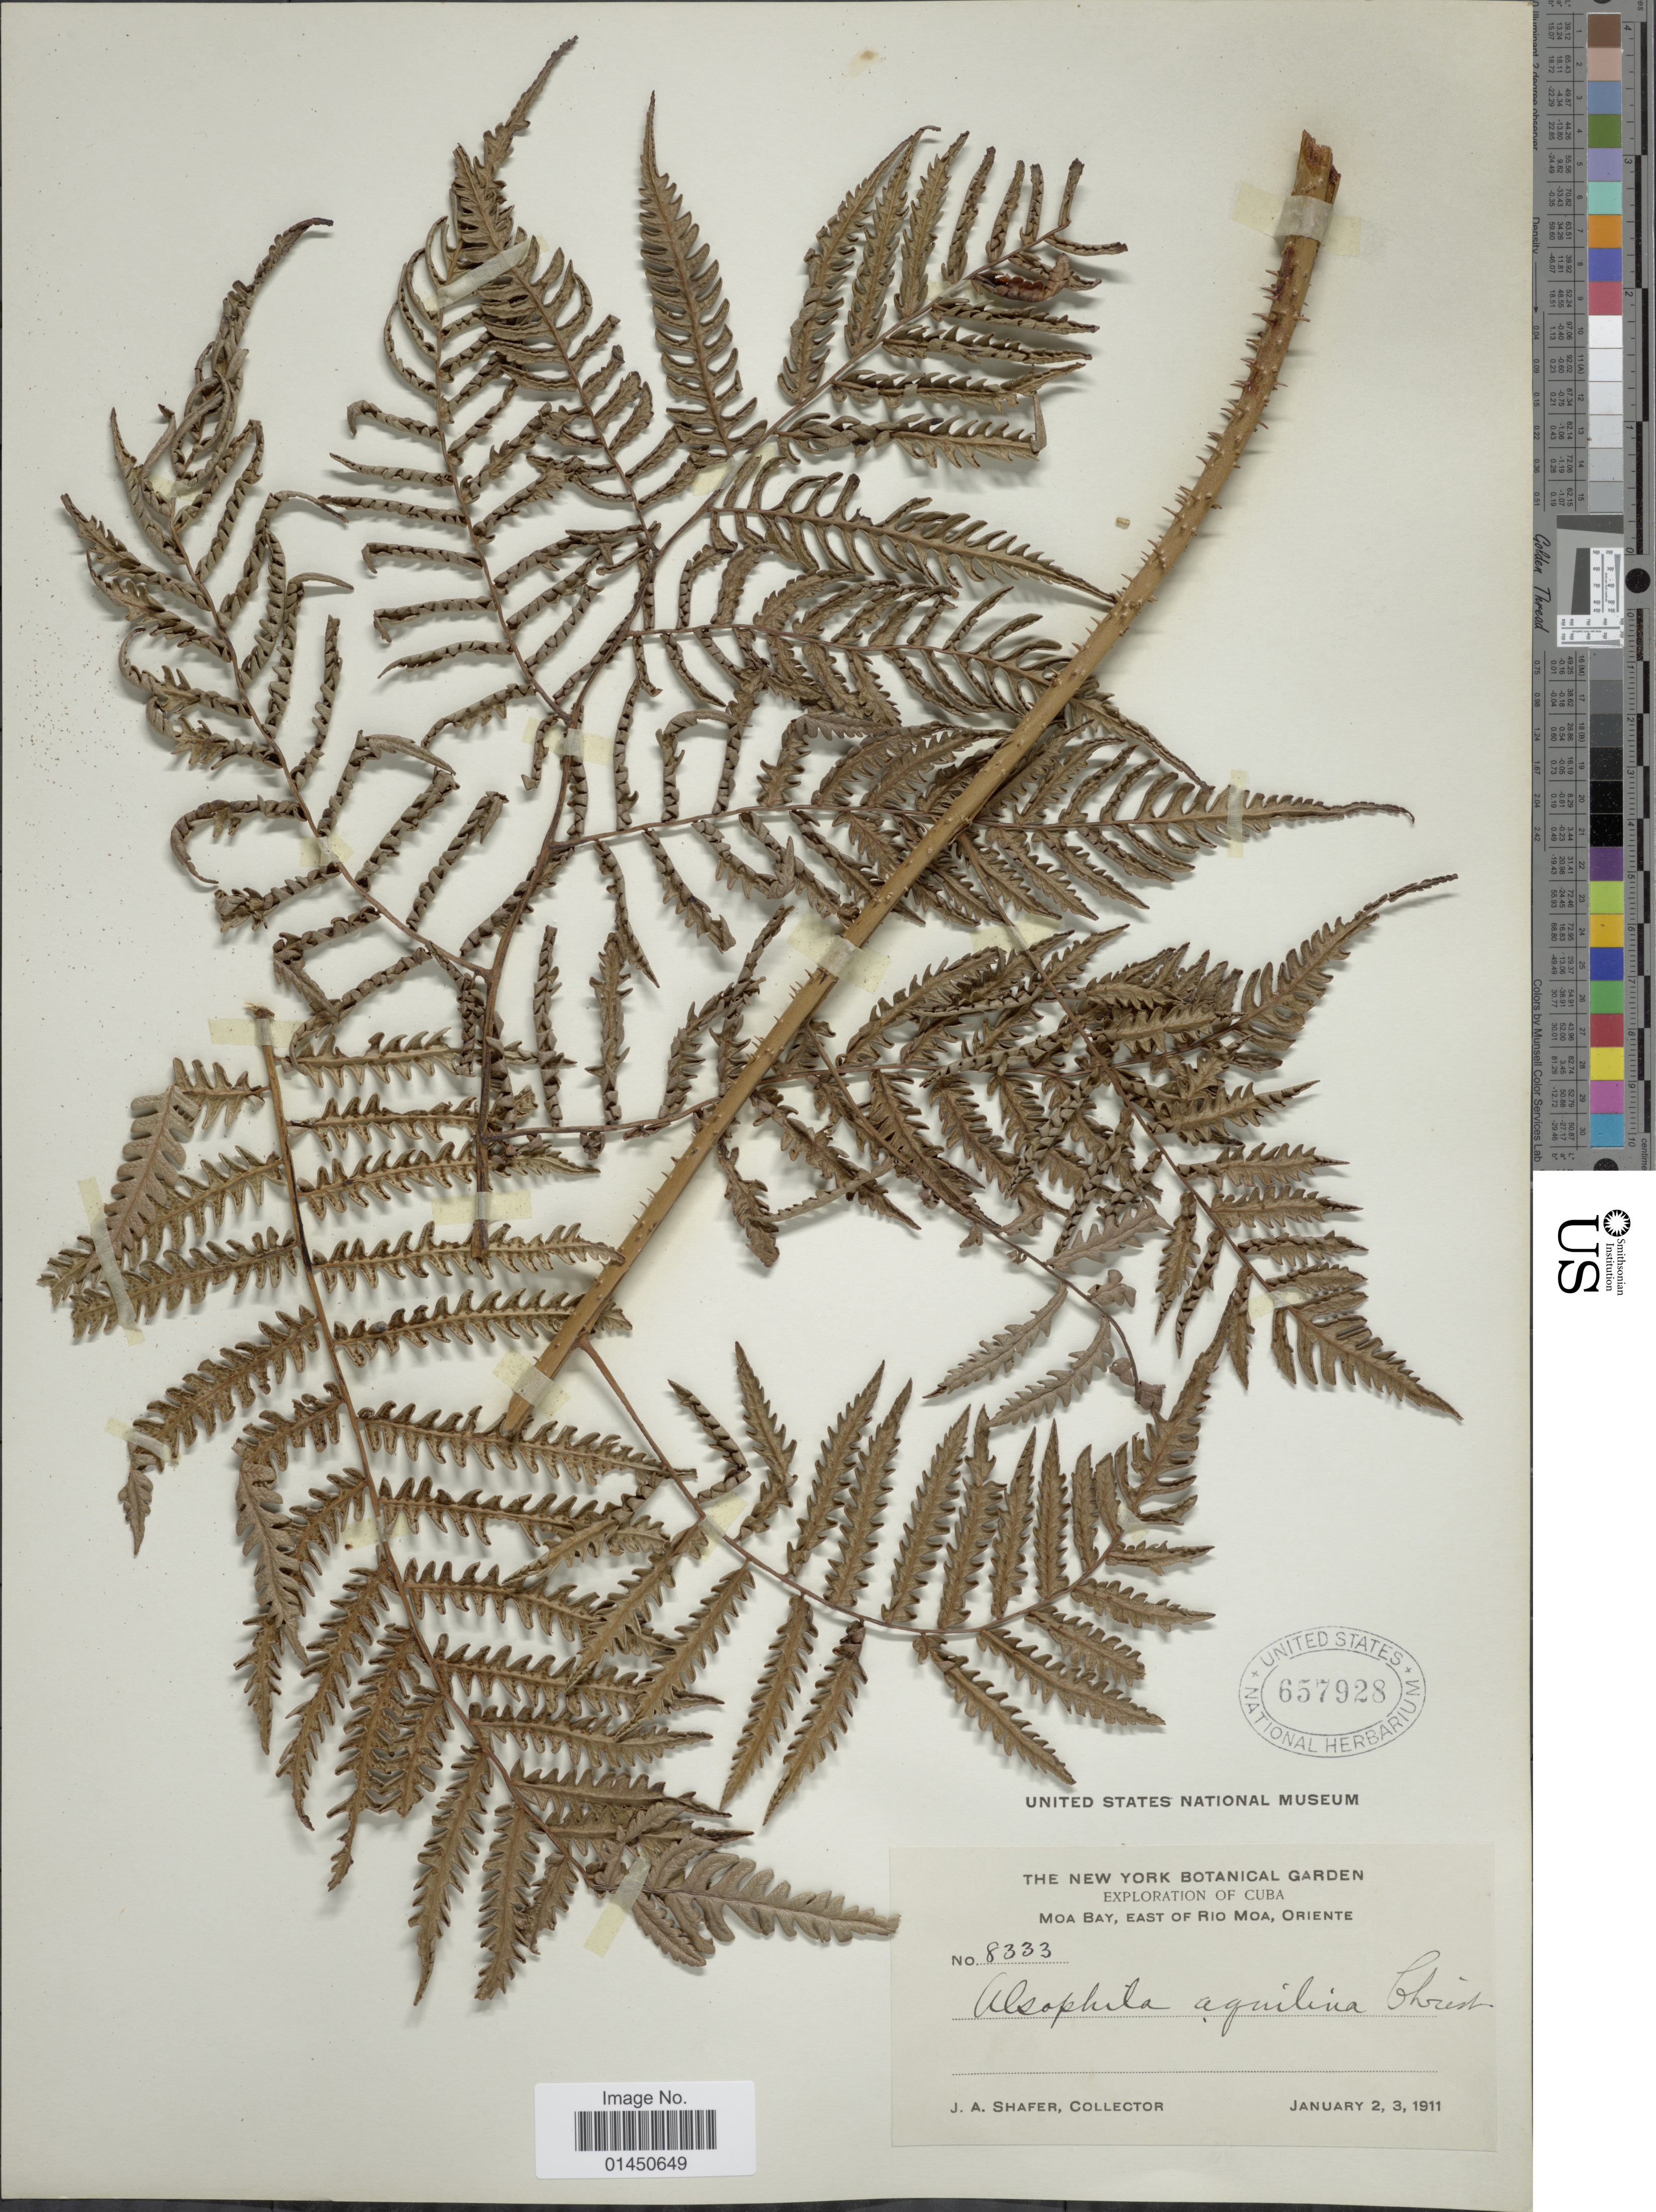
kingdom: Plantae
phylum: Tracheophyta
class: Polypodiopsida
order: Cyatheales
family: Cyatheaceae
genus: Cyathea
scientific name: Cyathea parvula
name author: (Jenman) Domin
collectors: J. A. Shafer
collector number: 8333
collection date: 1911-01-02/1911-01-03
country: Cuba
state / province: Oriente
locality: Moa Bay, East of Rio Moa.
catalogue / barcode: US 657928